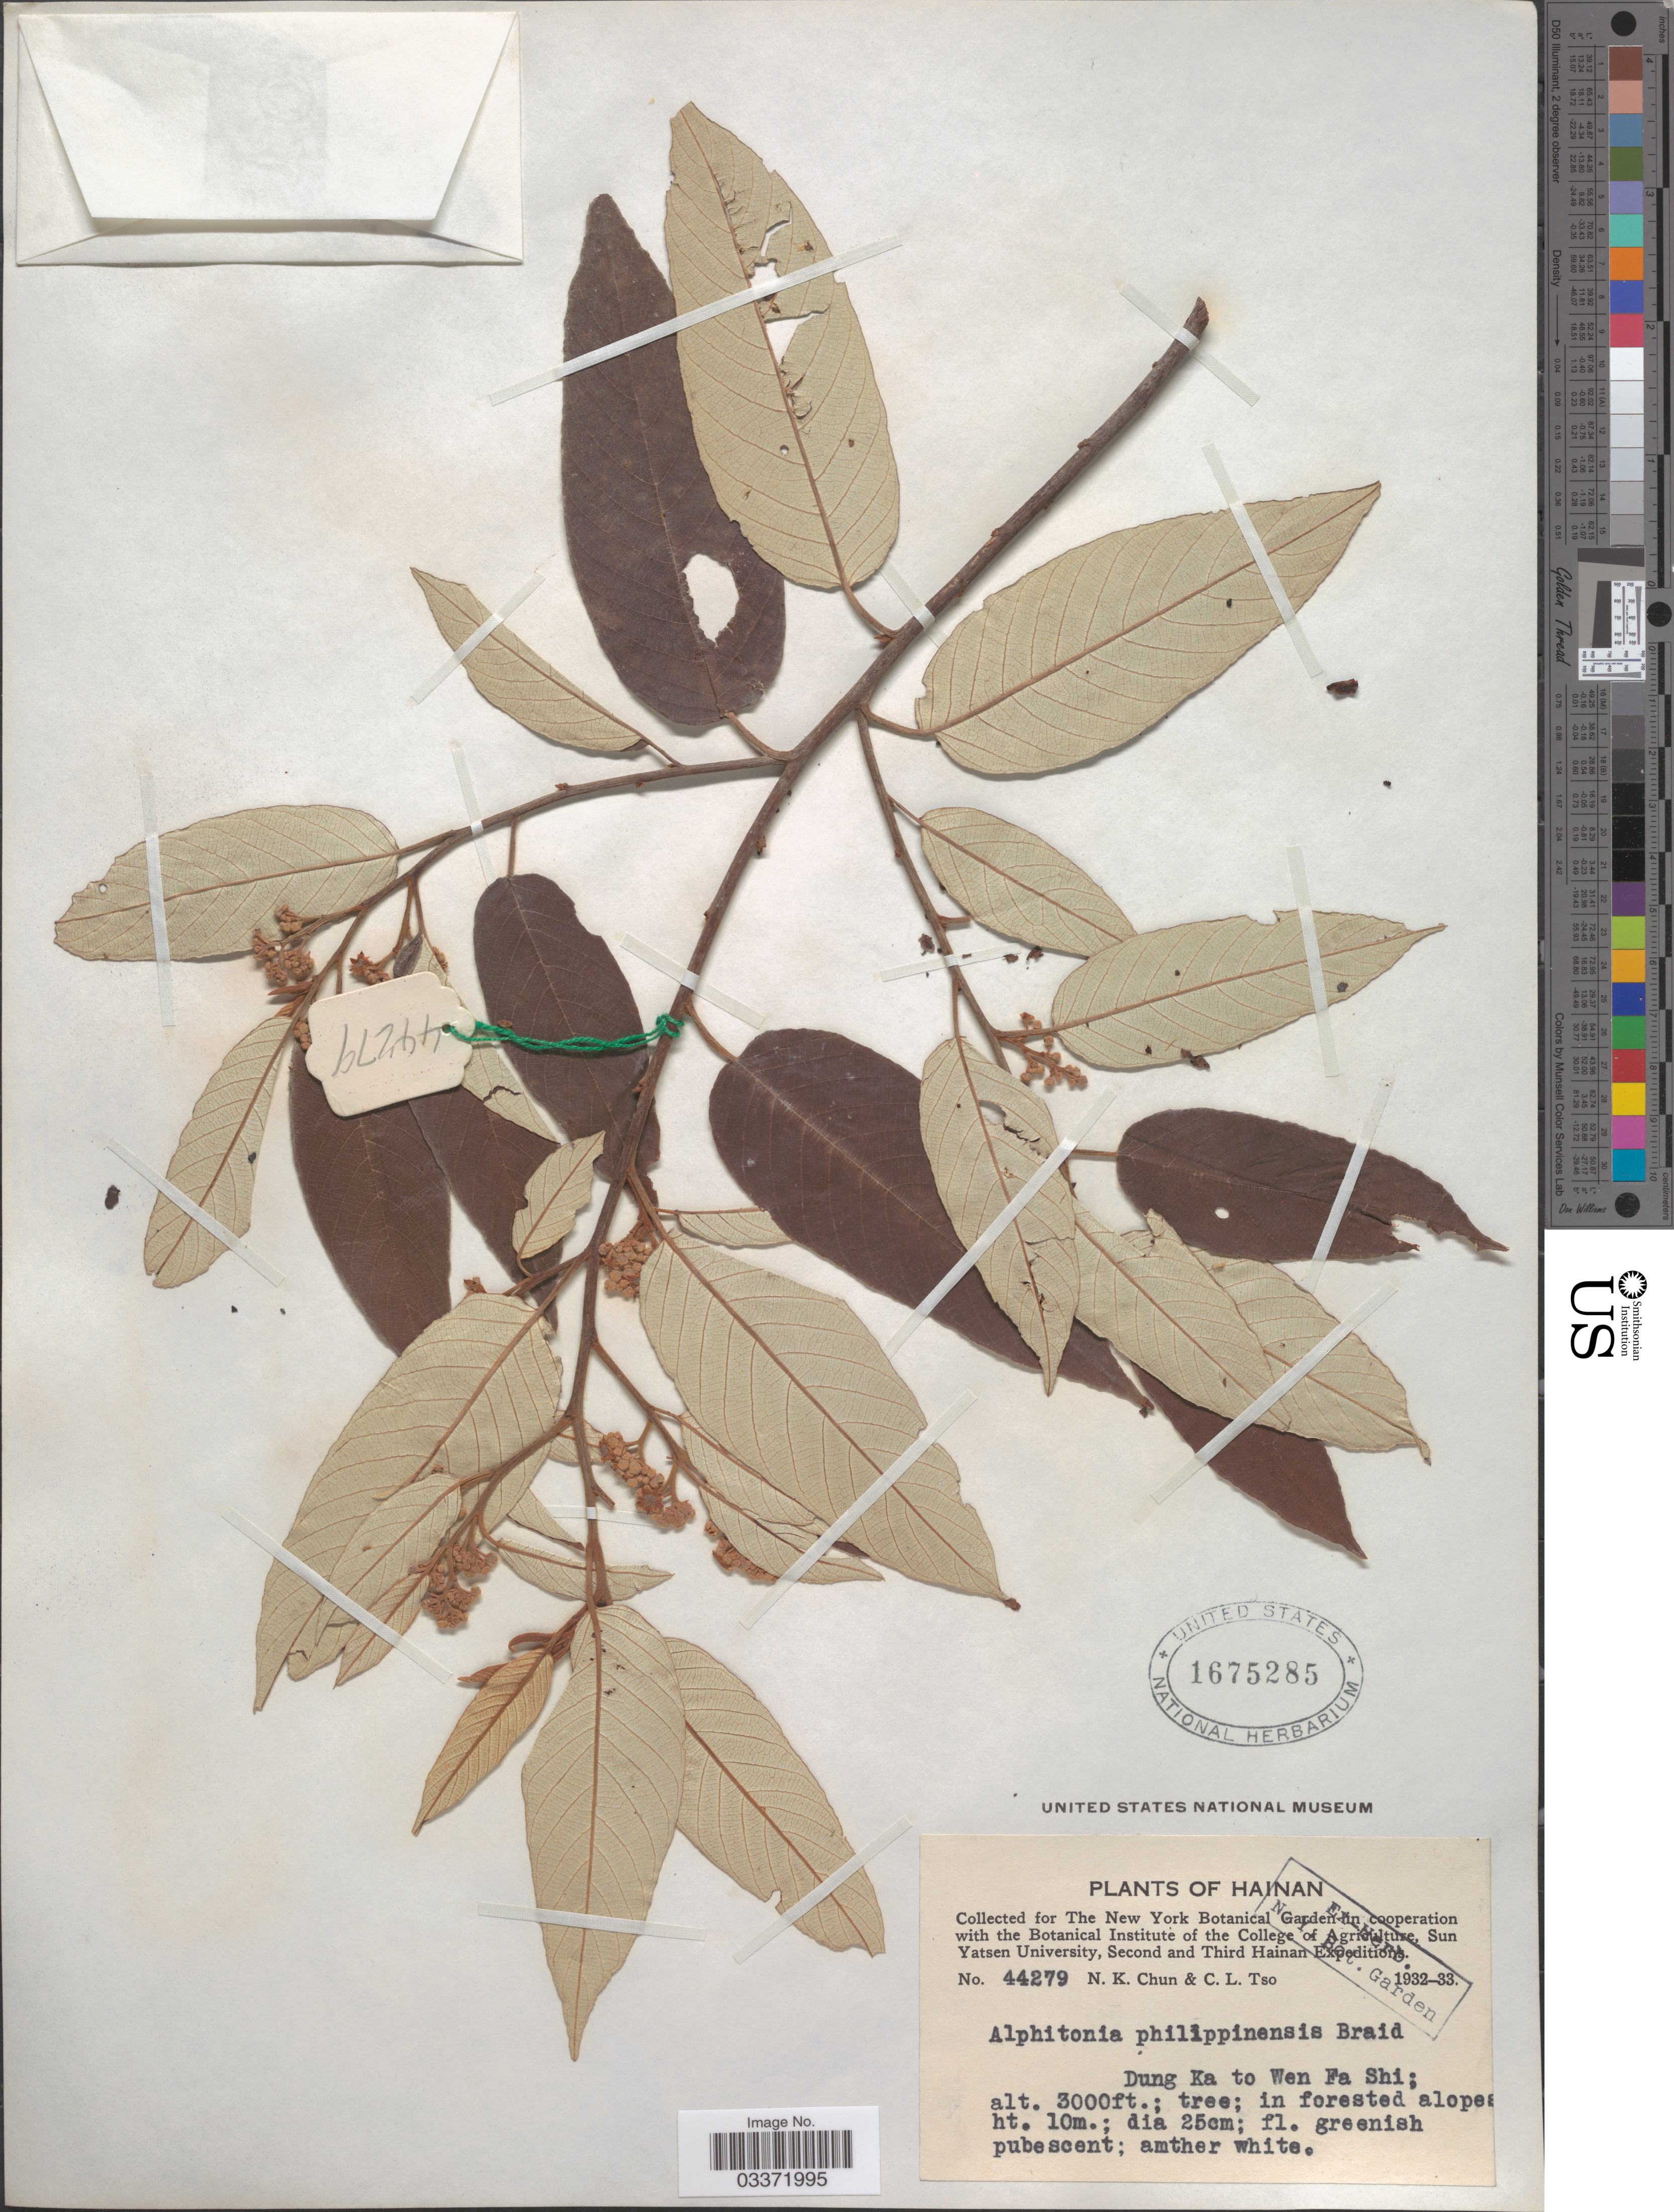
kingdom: Plantae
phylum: Tracheophyta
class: Magnoliopsida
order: Rosales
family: Rhamnaceae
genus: Alphitonia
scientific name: Alphitonia philippinensis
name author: Braid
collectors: N. K. Chun & C. Tso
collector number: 44279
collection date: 1932/1933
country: China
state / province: Hainan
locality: Dung Ka to Wen Fa Shi.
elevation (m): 914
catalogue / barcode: US 1675285